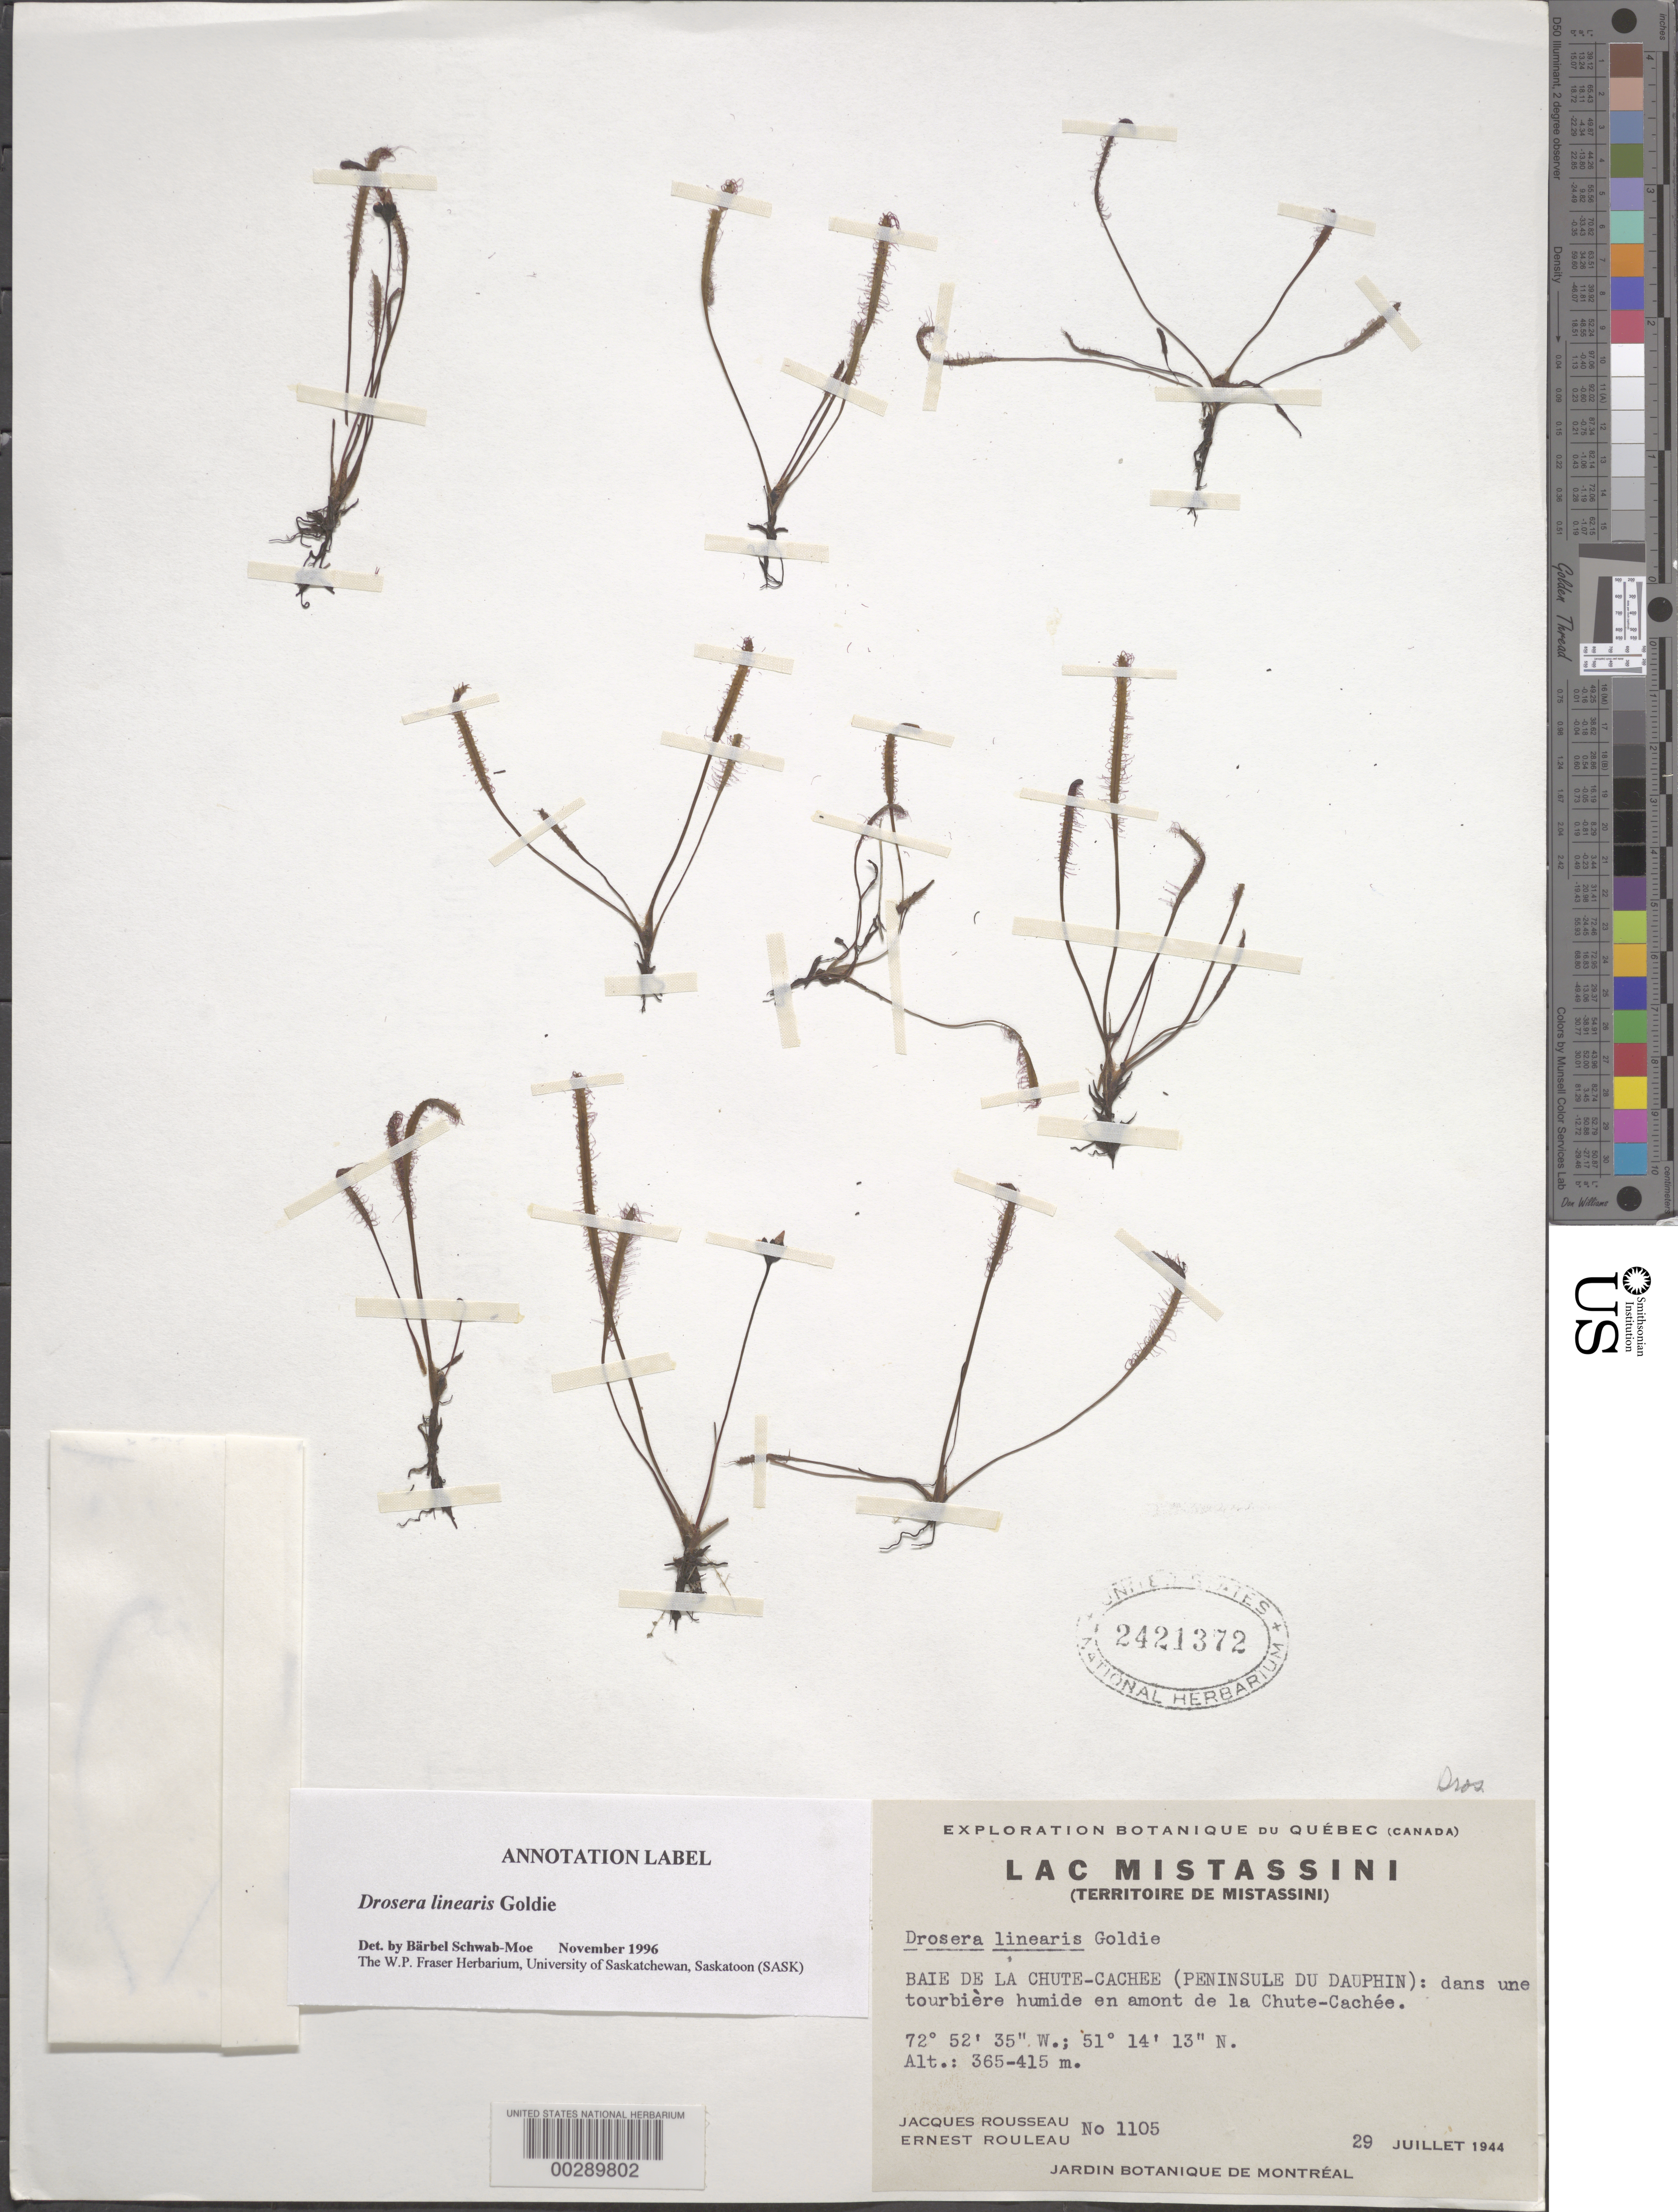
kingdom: Plantae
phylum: Tracheophyta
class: Magnoliopsida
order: Caryophyllales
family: Droseraceae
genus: Drosera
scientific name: Drosera linearis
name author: Goldie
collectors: J. Rousseau & E. Rouleau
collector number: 1105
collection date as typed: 29 Jul 1944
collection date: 1944-07-29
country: Canada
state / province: Quebec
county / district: Jamésie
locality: Baie de la Chute-Cachee (Peninsule du Dauphin)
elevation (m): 365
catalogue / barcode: US 2421372